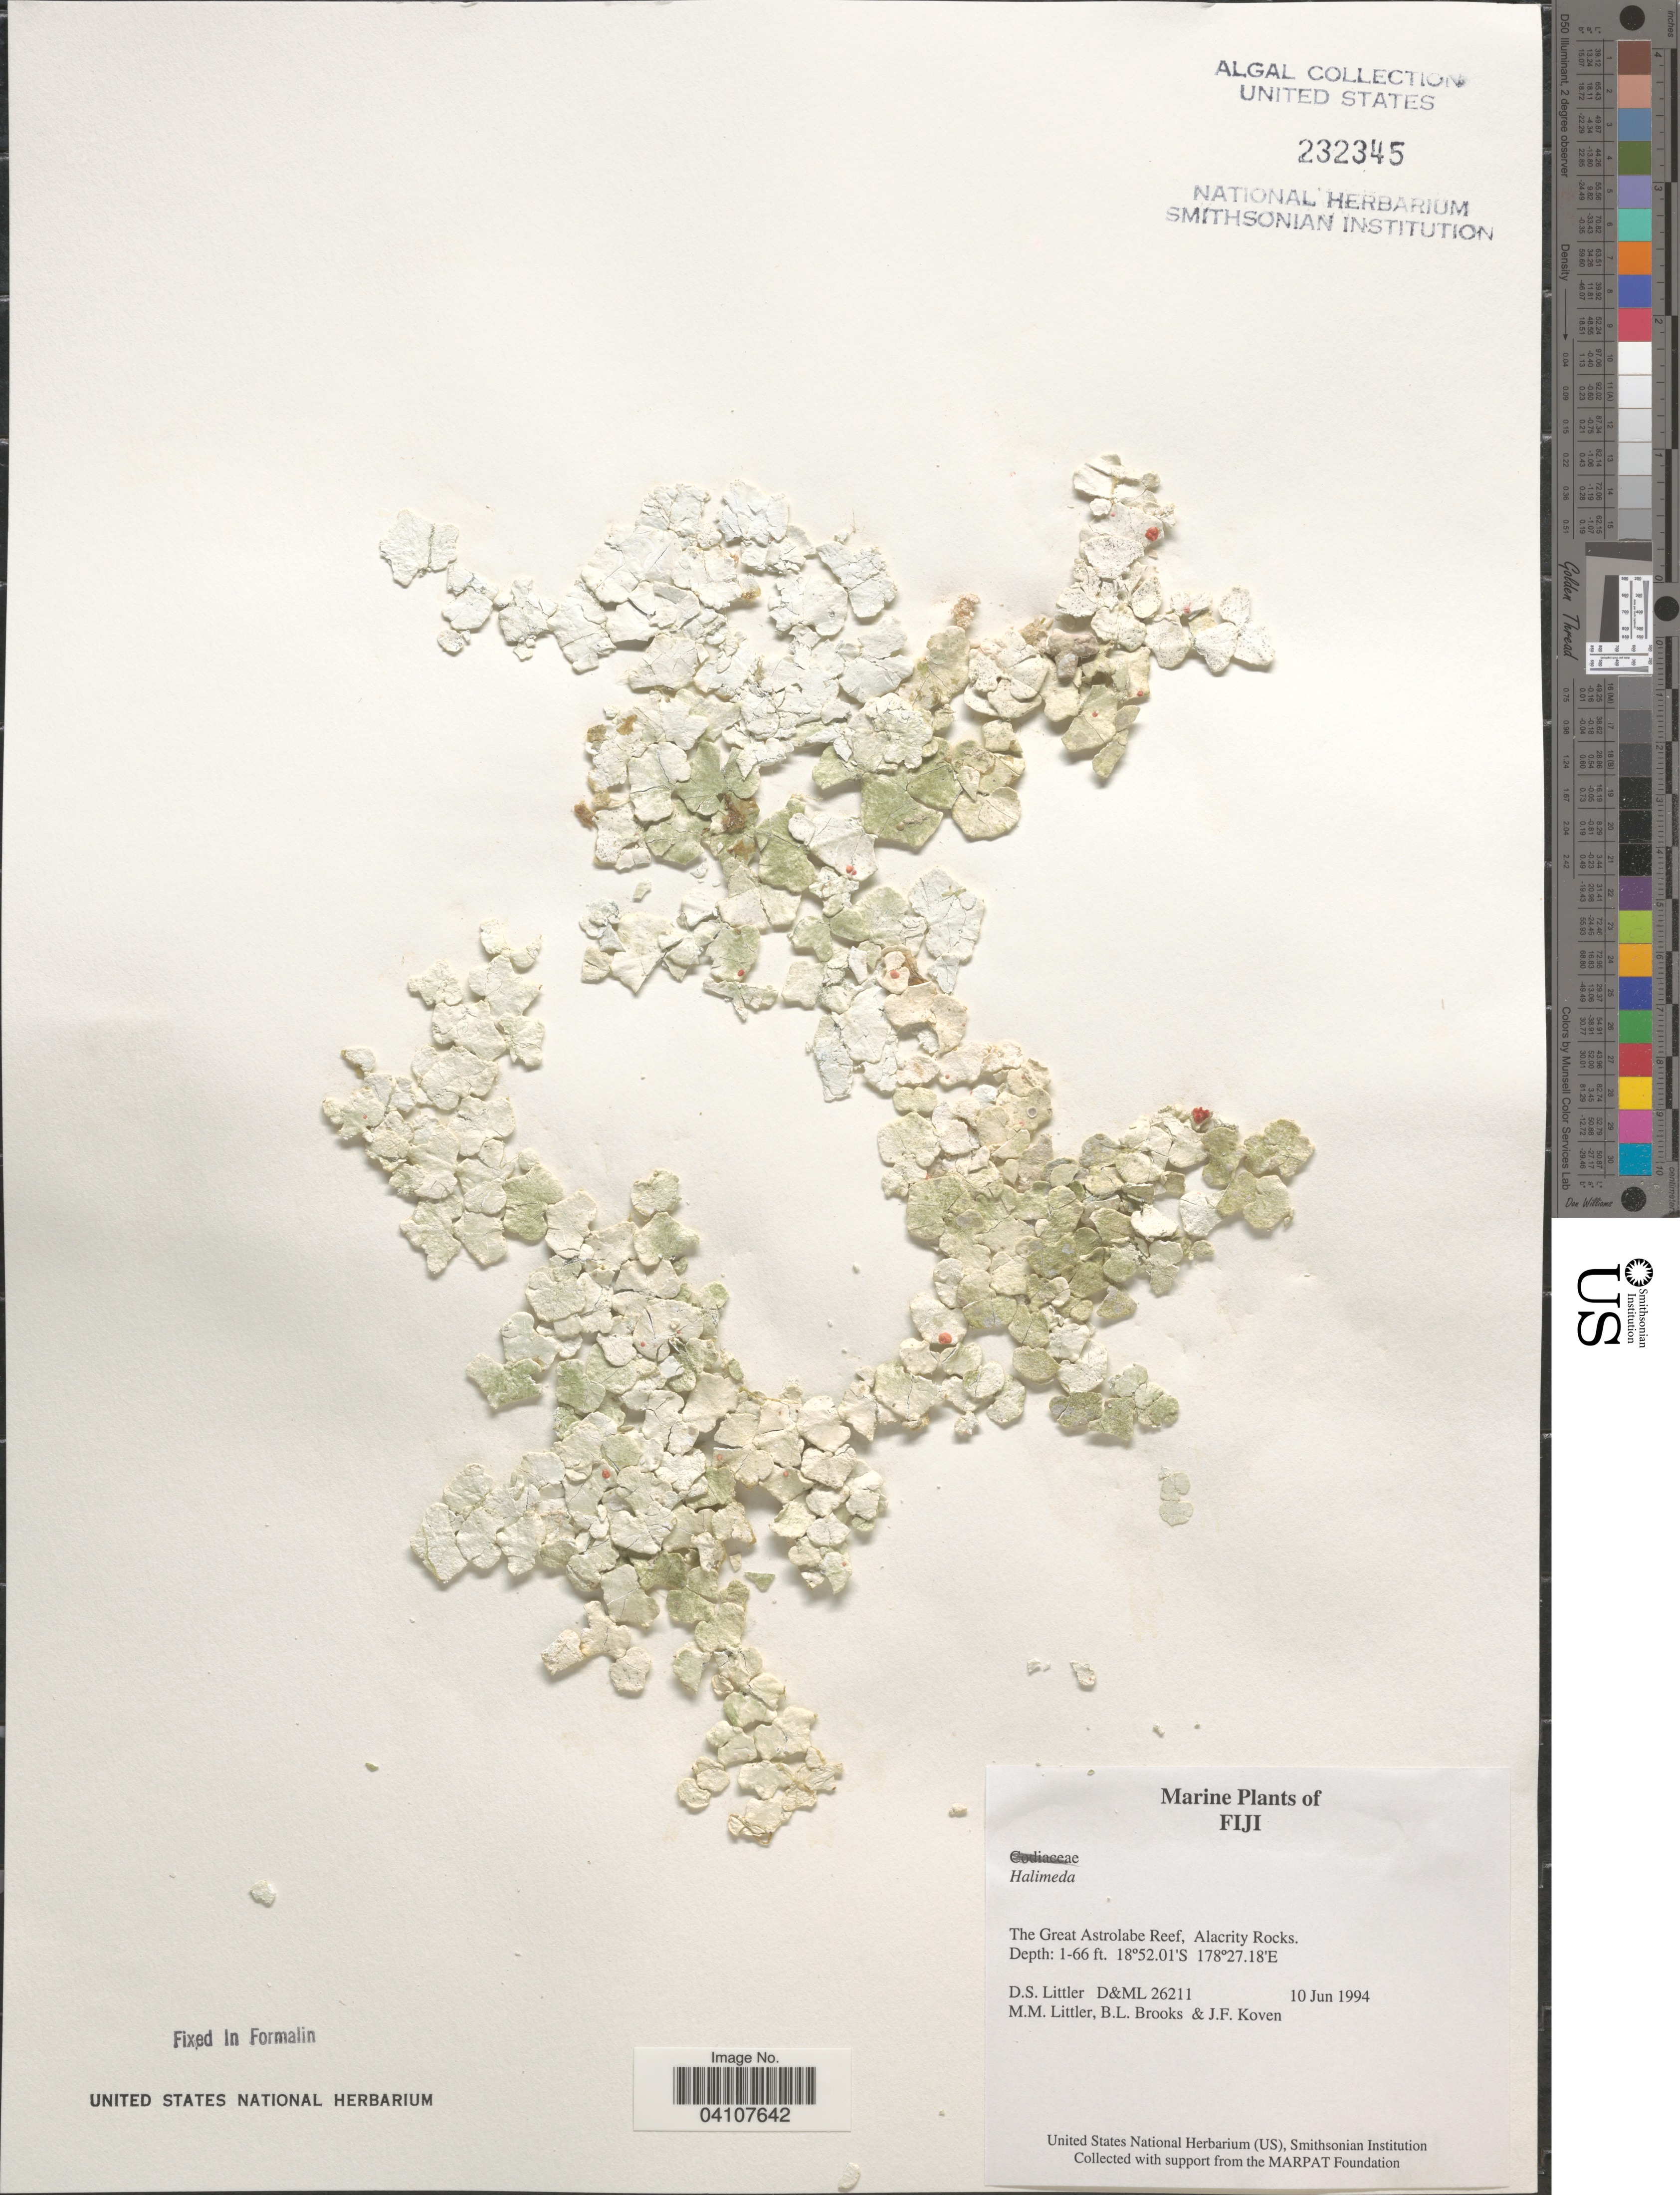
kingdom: Plantae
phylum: Chlorophyta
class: Ulvophyceae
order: Bryopsidales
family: Halimedaceae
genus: Halimeda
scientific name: Halimeda sp.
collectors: D. S. Littler, B. Brooks & J. Koven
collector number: D&ML26211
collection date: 1994-06-10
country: Fiji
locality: The Great Astrolabe Reef, Alacrity Rocks.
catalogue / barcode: US 232345